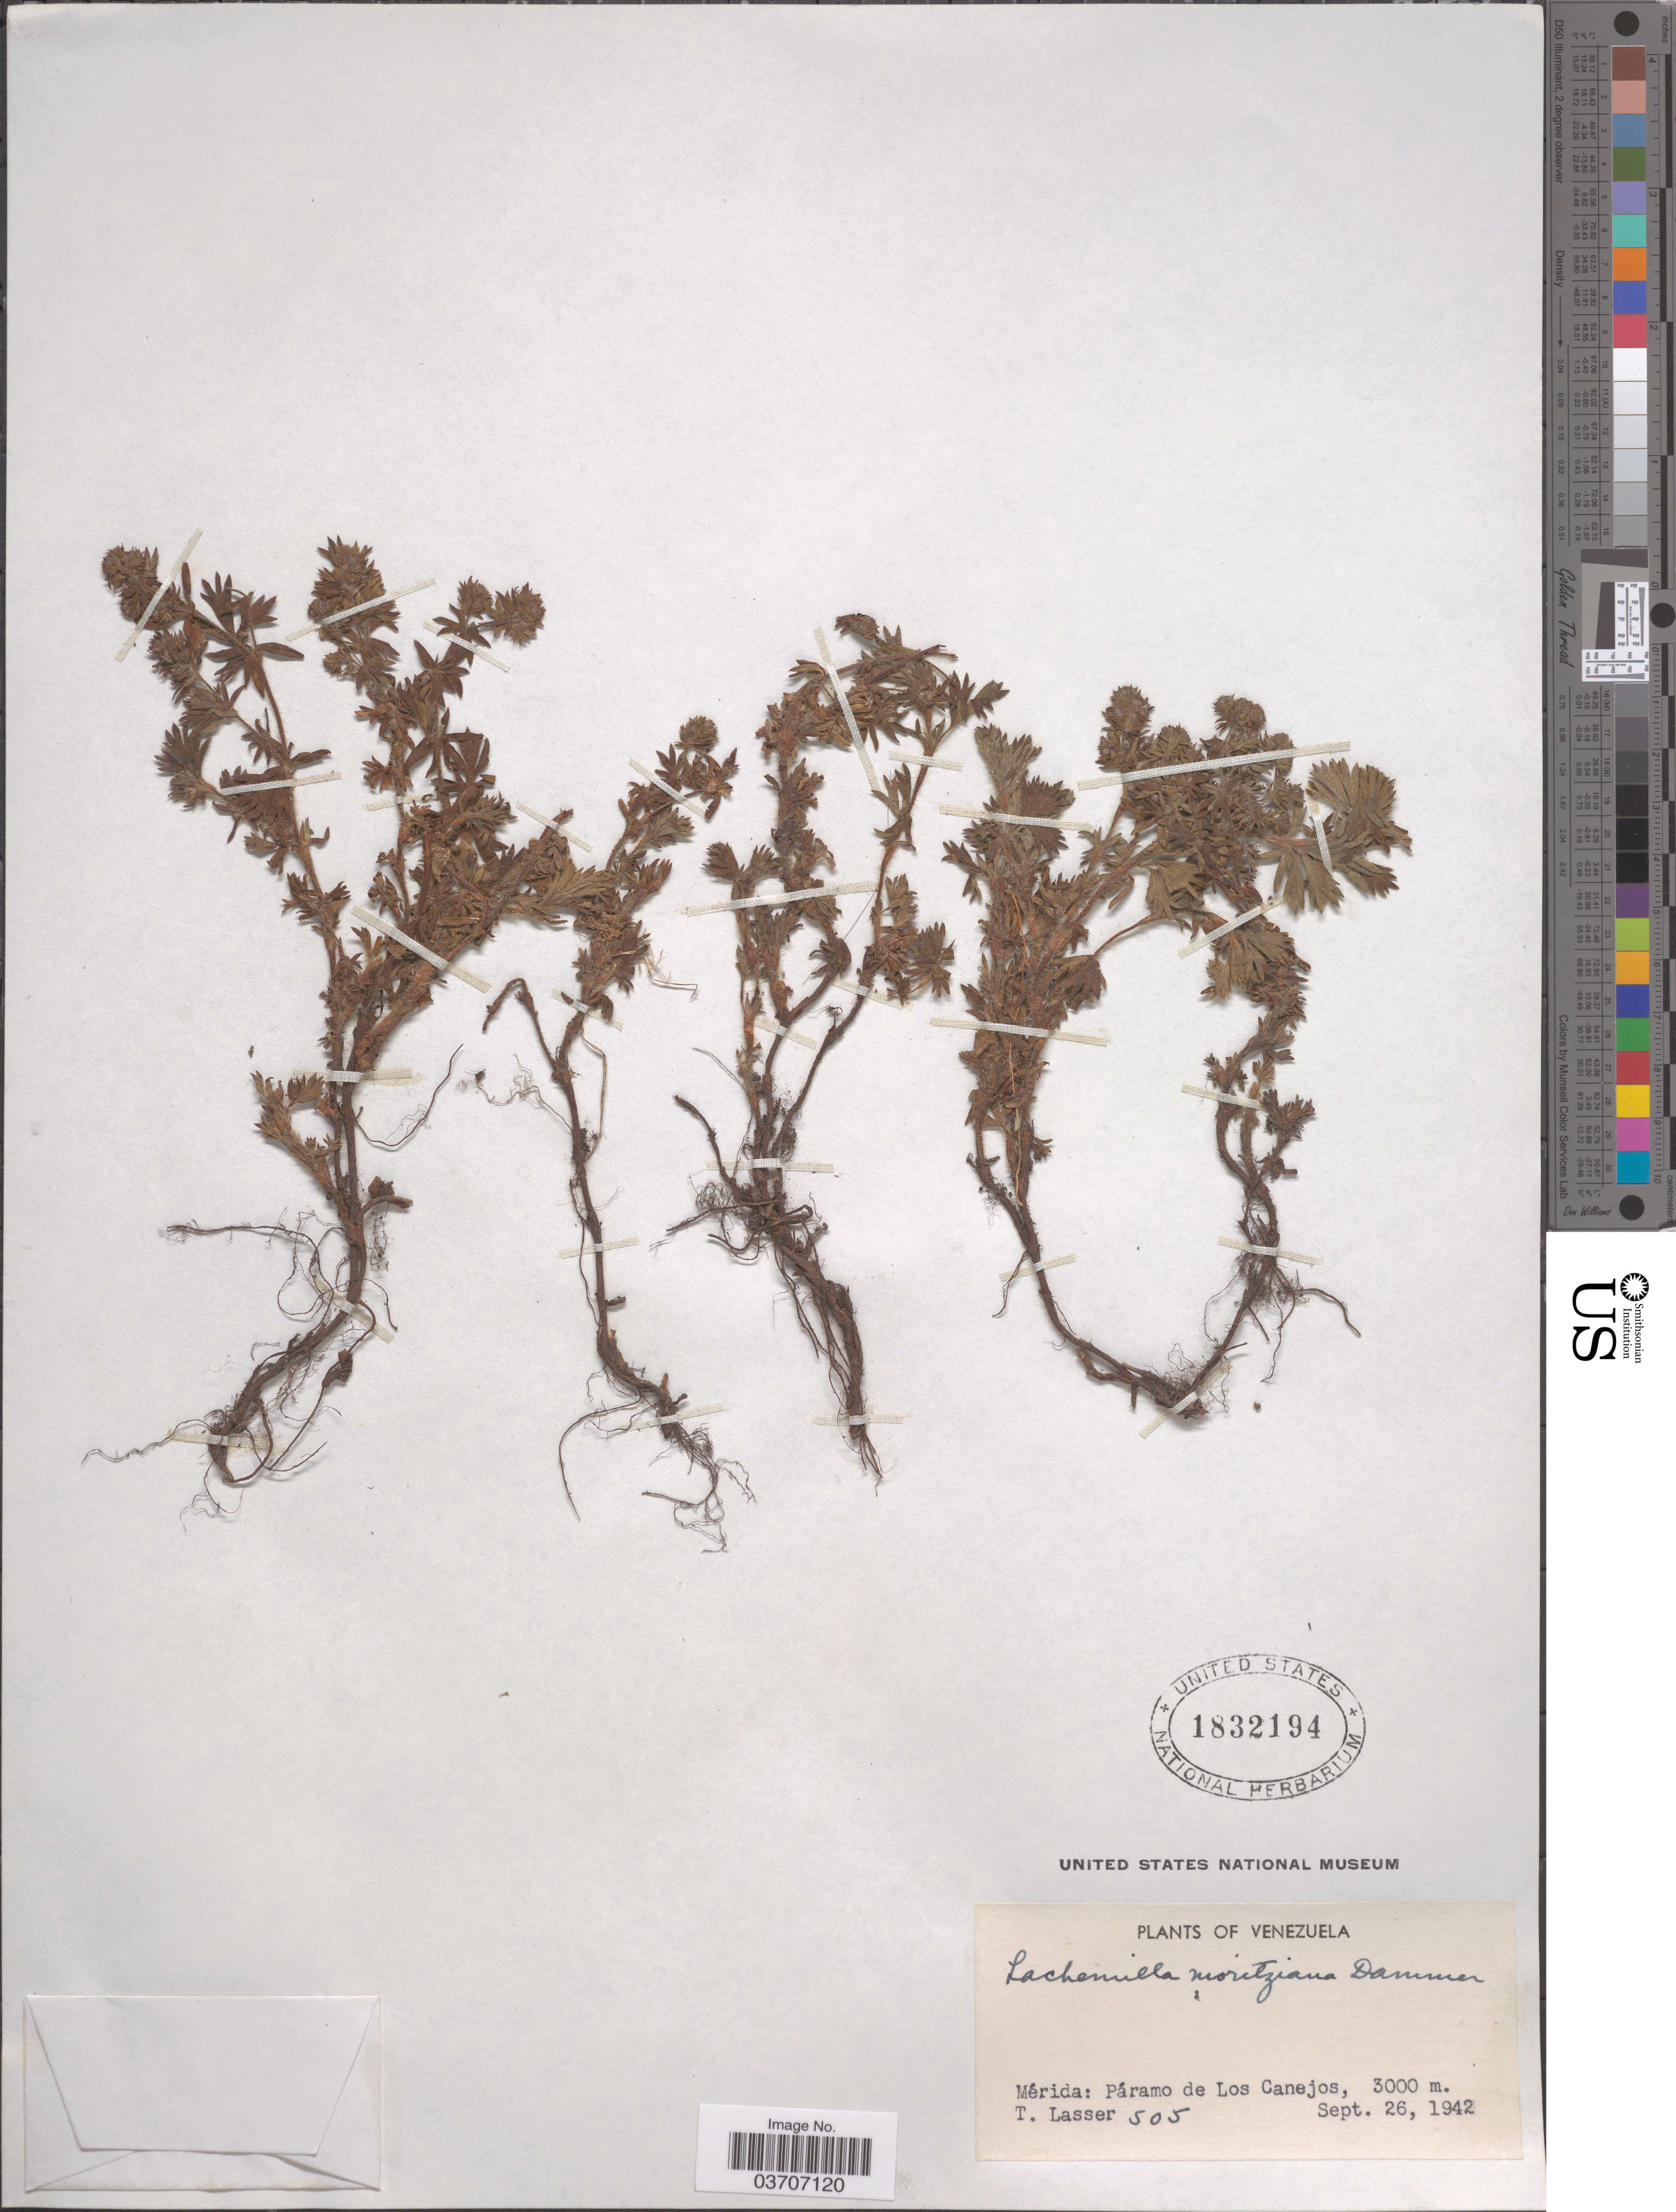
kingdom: Plantae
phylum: Tracheophyta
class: Magnoliopsida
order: Rosales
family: Rosaceae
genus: Lachemilla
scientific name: Lachemilla moritziana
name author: Dammer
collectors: T. Lasser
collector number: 505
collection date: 1942-09-26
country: Venezuela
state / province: Merida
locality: Páramo de Los Canejos.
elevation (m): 3000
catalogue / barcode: US 1832194